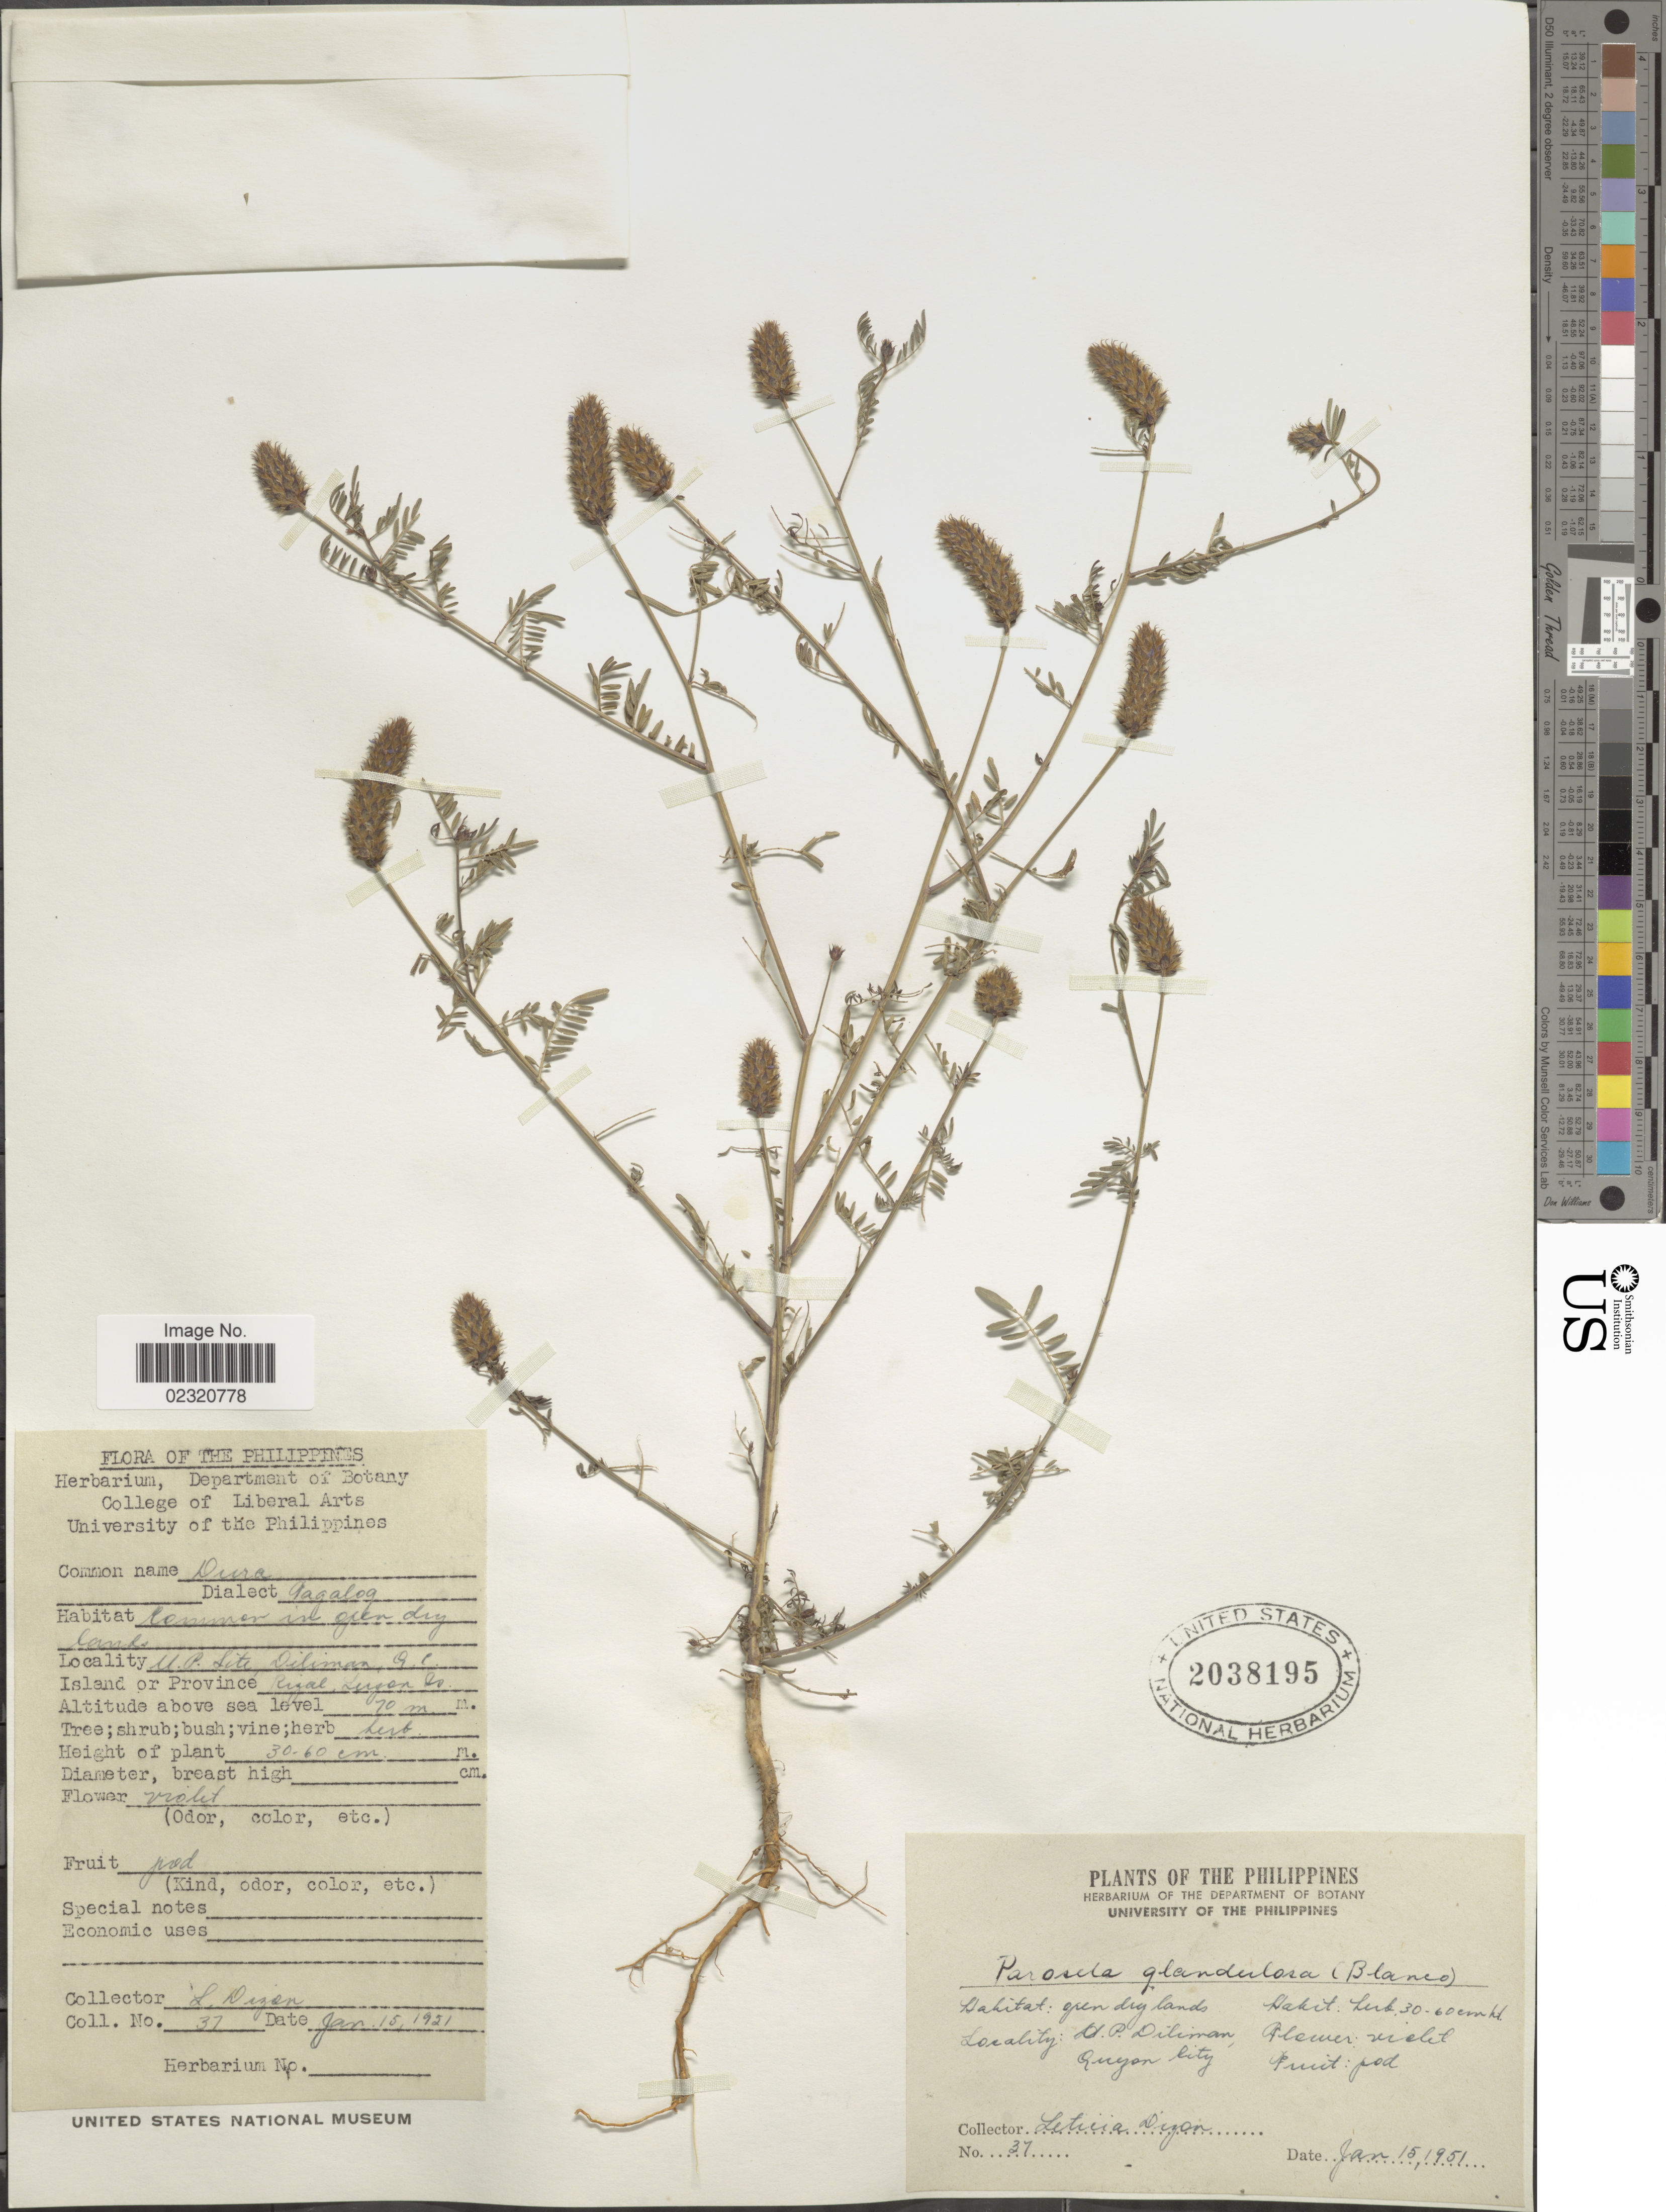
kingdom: Plantae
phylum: Tracheophyta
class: Magnoliopsida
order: Fabales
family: Fabaceae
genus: Dalea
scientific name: Dalea cliffortiana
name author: Willd.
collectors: L. Dizen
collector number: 37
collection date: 1921-01-15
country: Philippines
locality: U.P Lite, Diliman, Q.C., Province Rizal, Luzon Is.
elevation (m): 70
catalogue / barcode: US 2038195